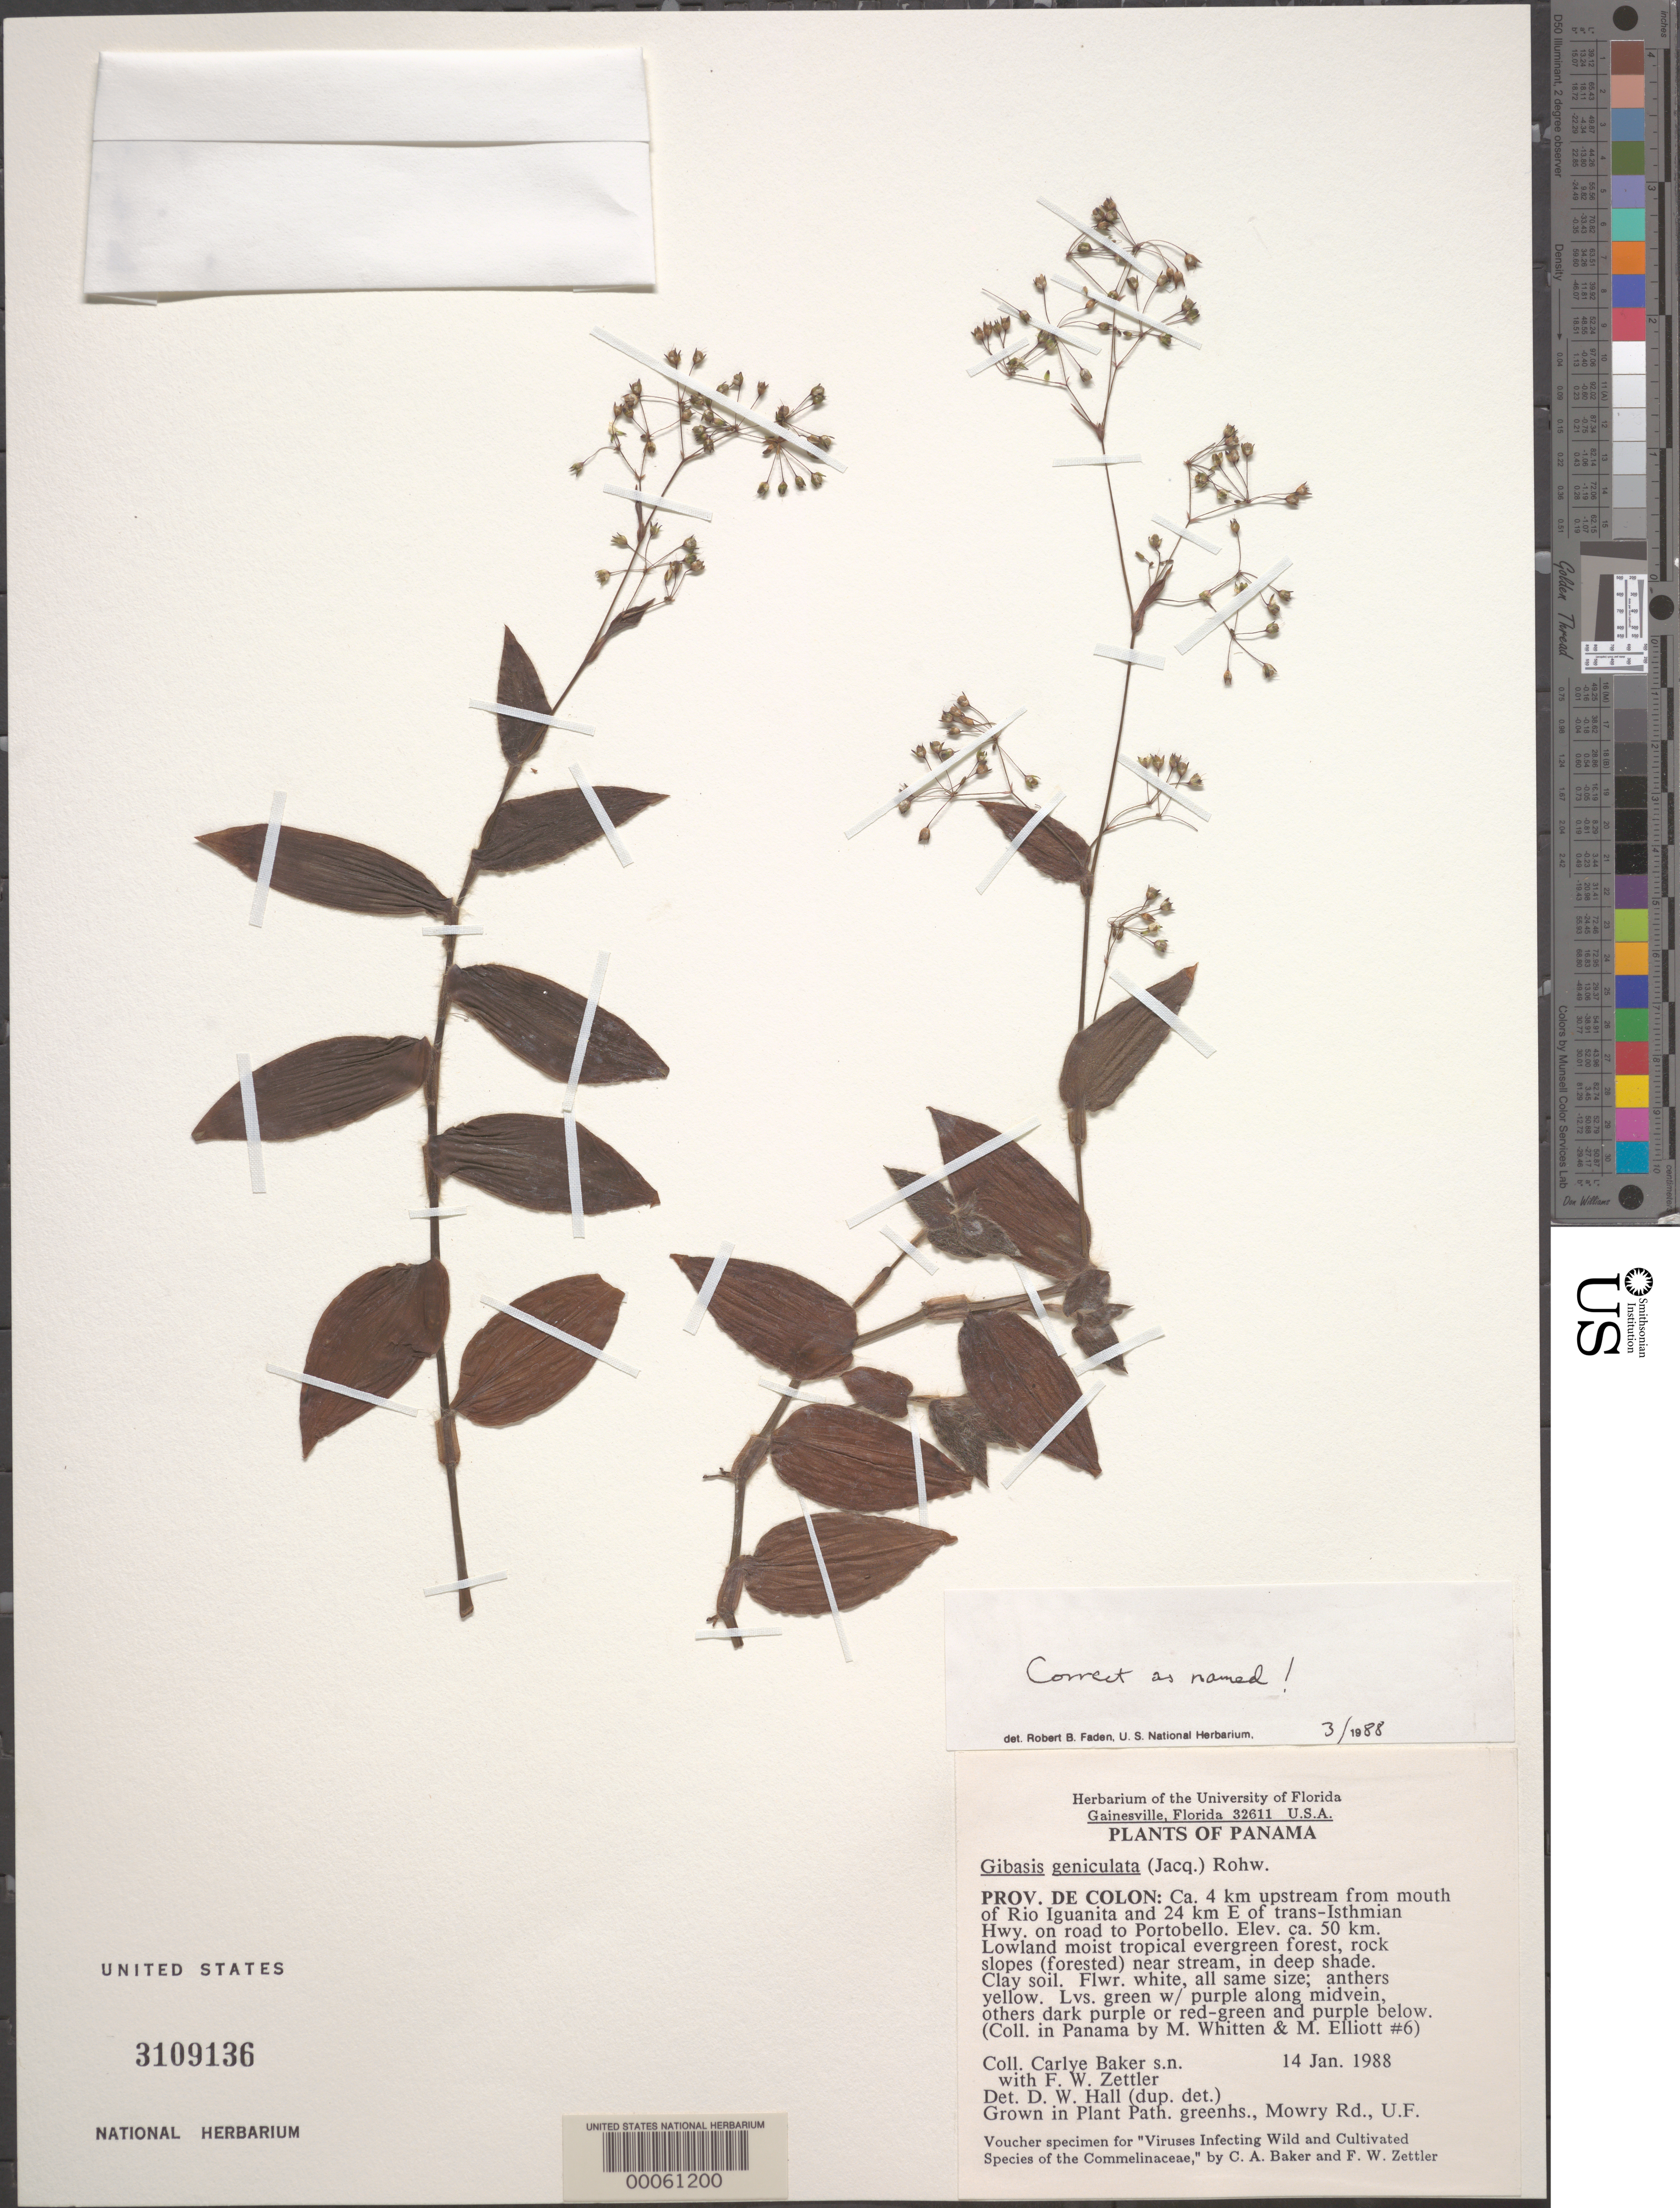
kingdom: Plantae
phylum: Tracheophyta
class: Liliopsida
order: Commelinales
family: Commelinaceae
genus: Gibasis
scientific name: Gibasis geniculata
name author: (Jacq.) Rohweder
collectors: W. M. Whitten & M. Elliott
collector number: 6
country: Panama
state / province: Colón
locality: Ca. 4 km. upstream from mouth of Rio Iguanita and 24 km. E of Trans-Isthmian Hwy on road to Portobello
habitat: Lowland moist tropical evergreen forest, near stream, deep shade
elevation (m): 50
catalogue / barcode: US 3109136